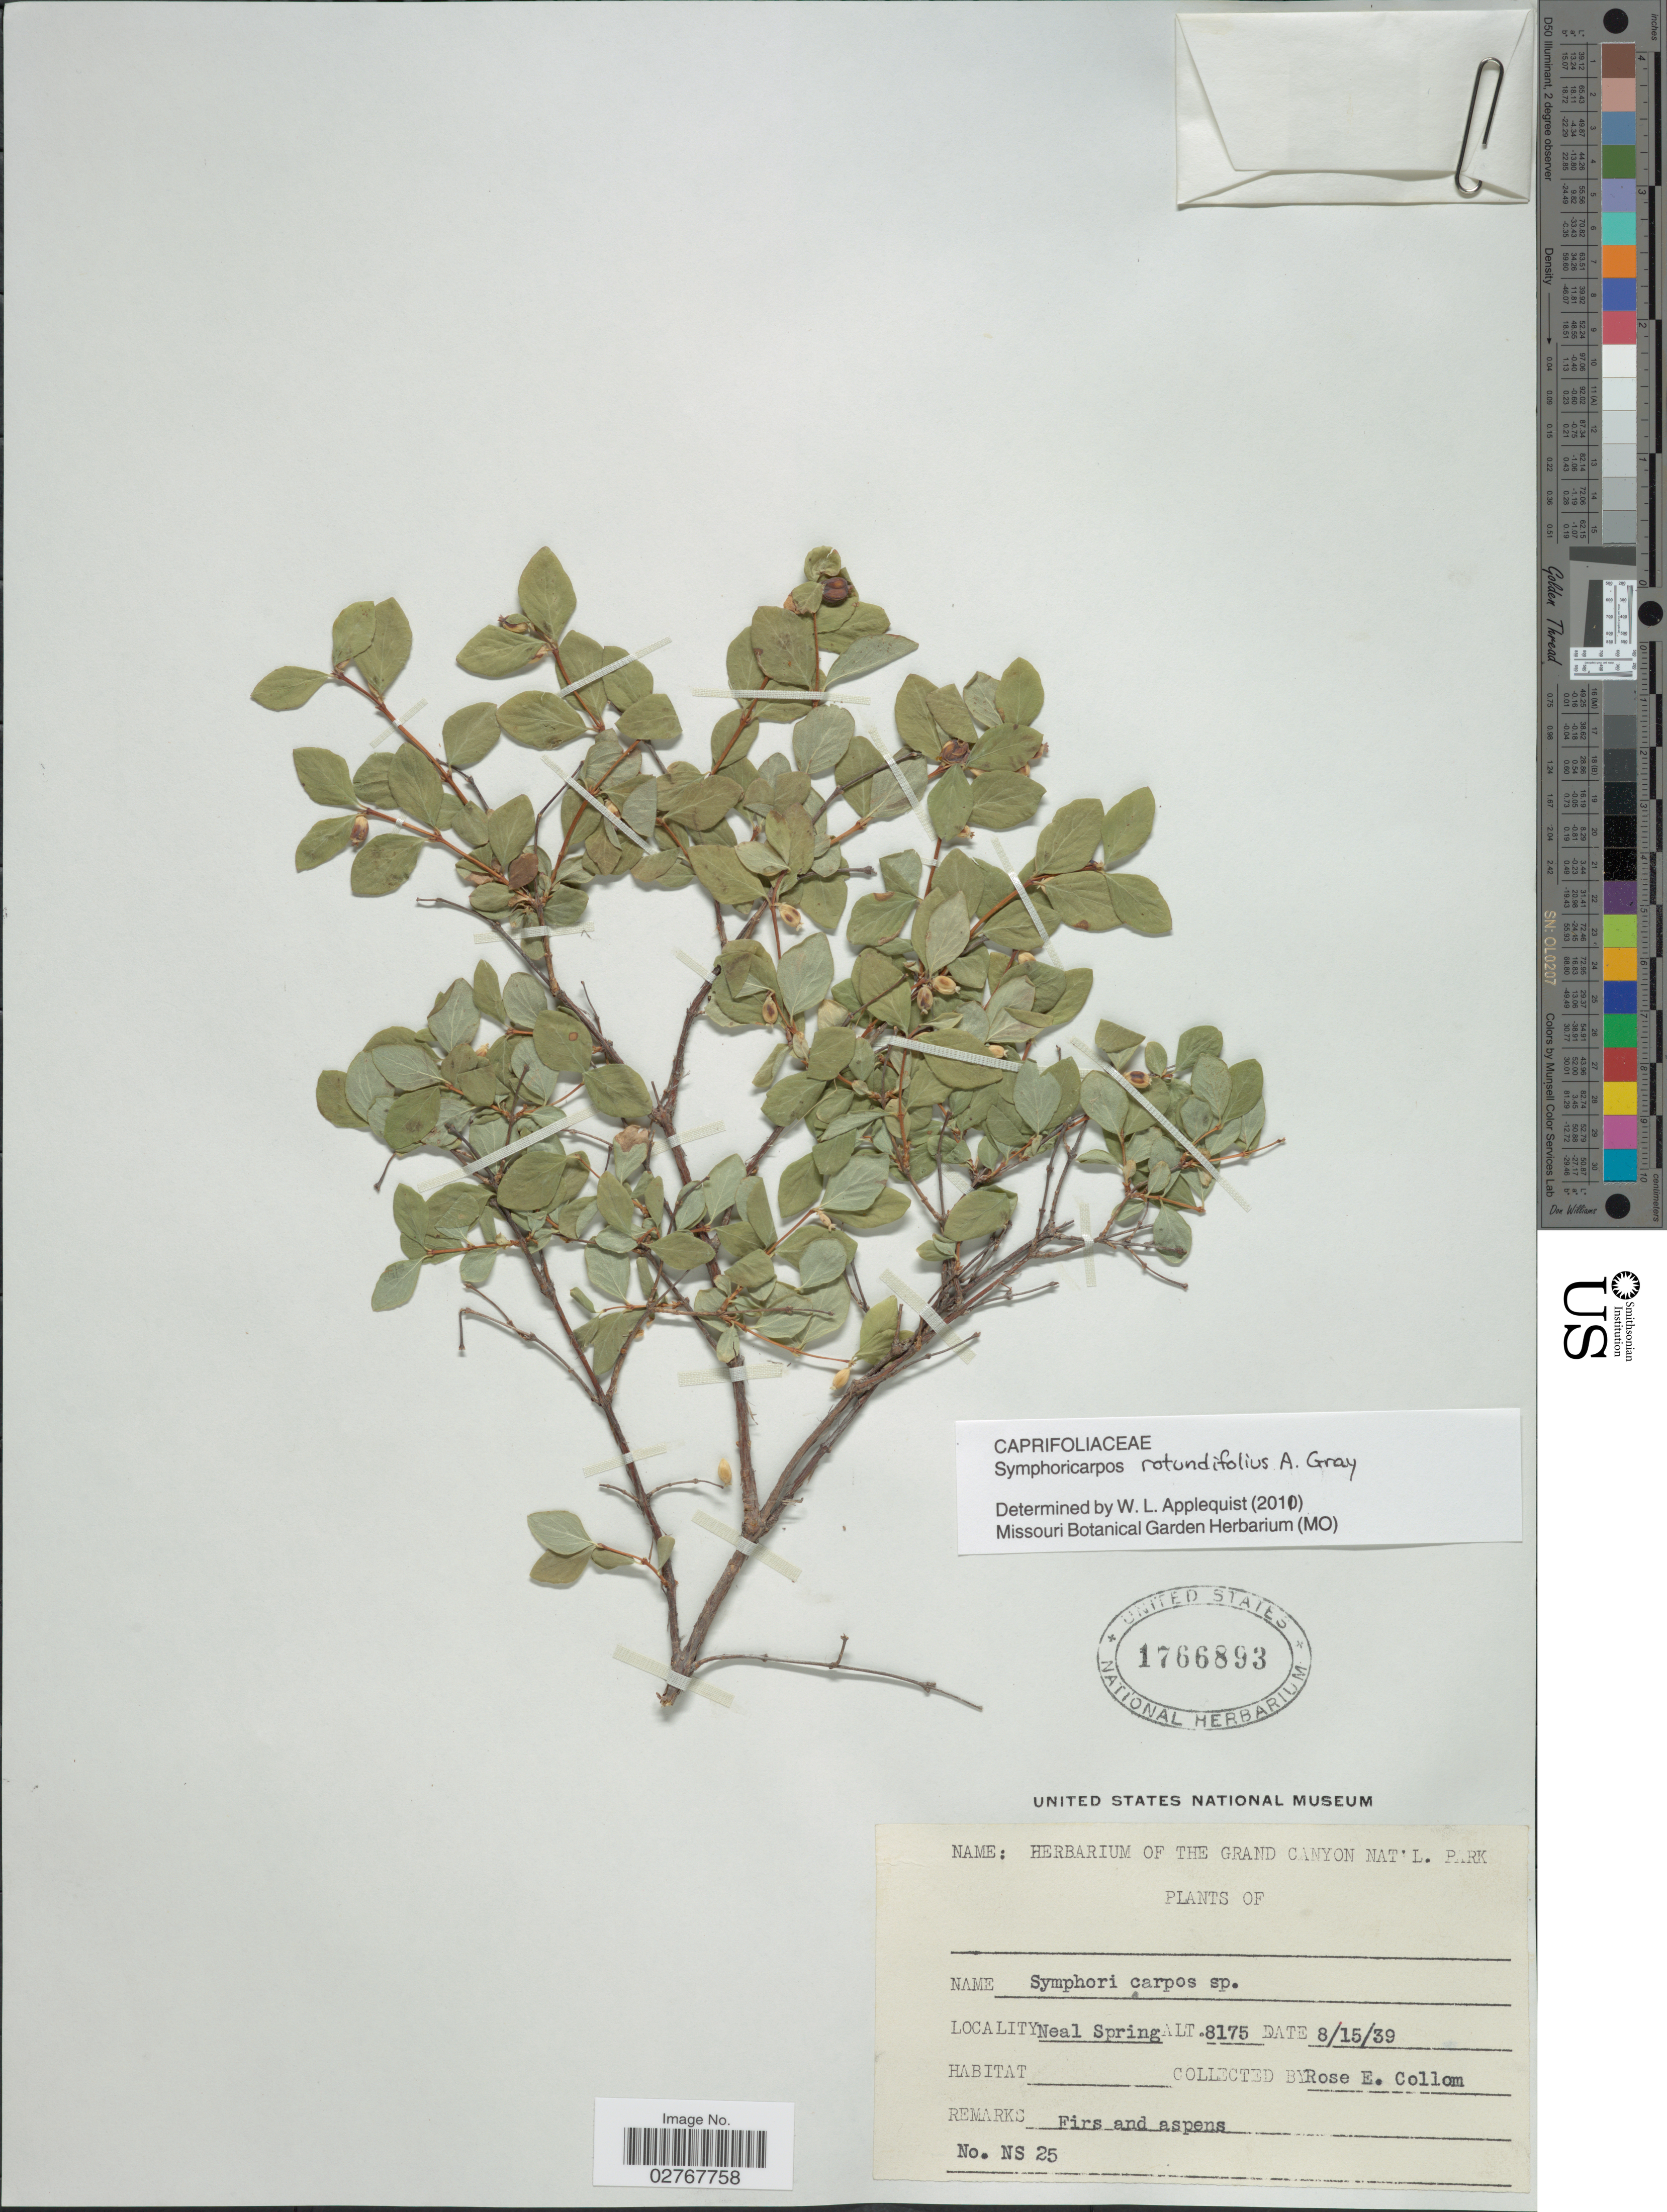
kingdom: Plantae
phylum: Tracheophyta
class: Magnoliopsida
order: Dipsacales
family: Caprifoliaceae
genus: Symphoricarpos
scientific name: Symphoricarpos rotundifolius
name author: A. Gray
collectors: R. E. Collom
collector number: NS 25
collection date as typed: Transcribed d/m/y: 15/8/39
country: United States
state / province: Arizona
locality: Neal Spring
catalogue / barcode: US 1766893